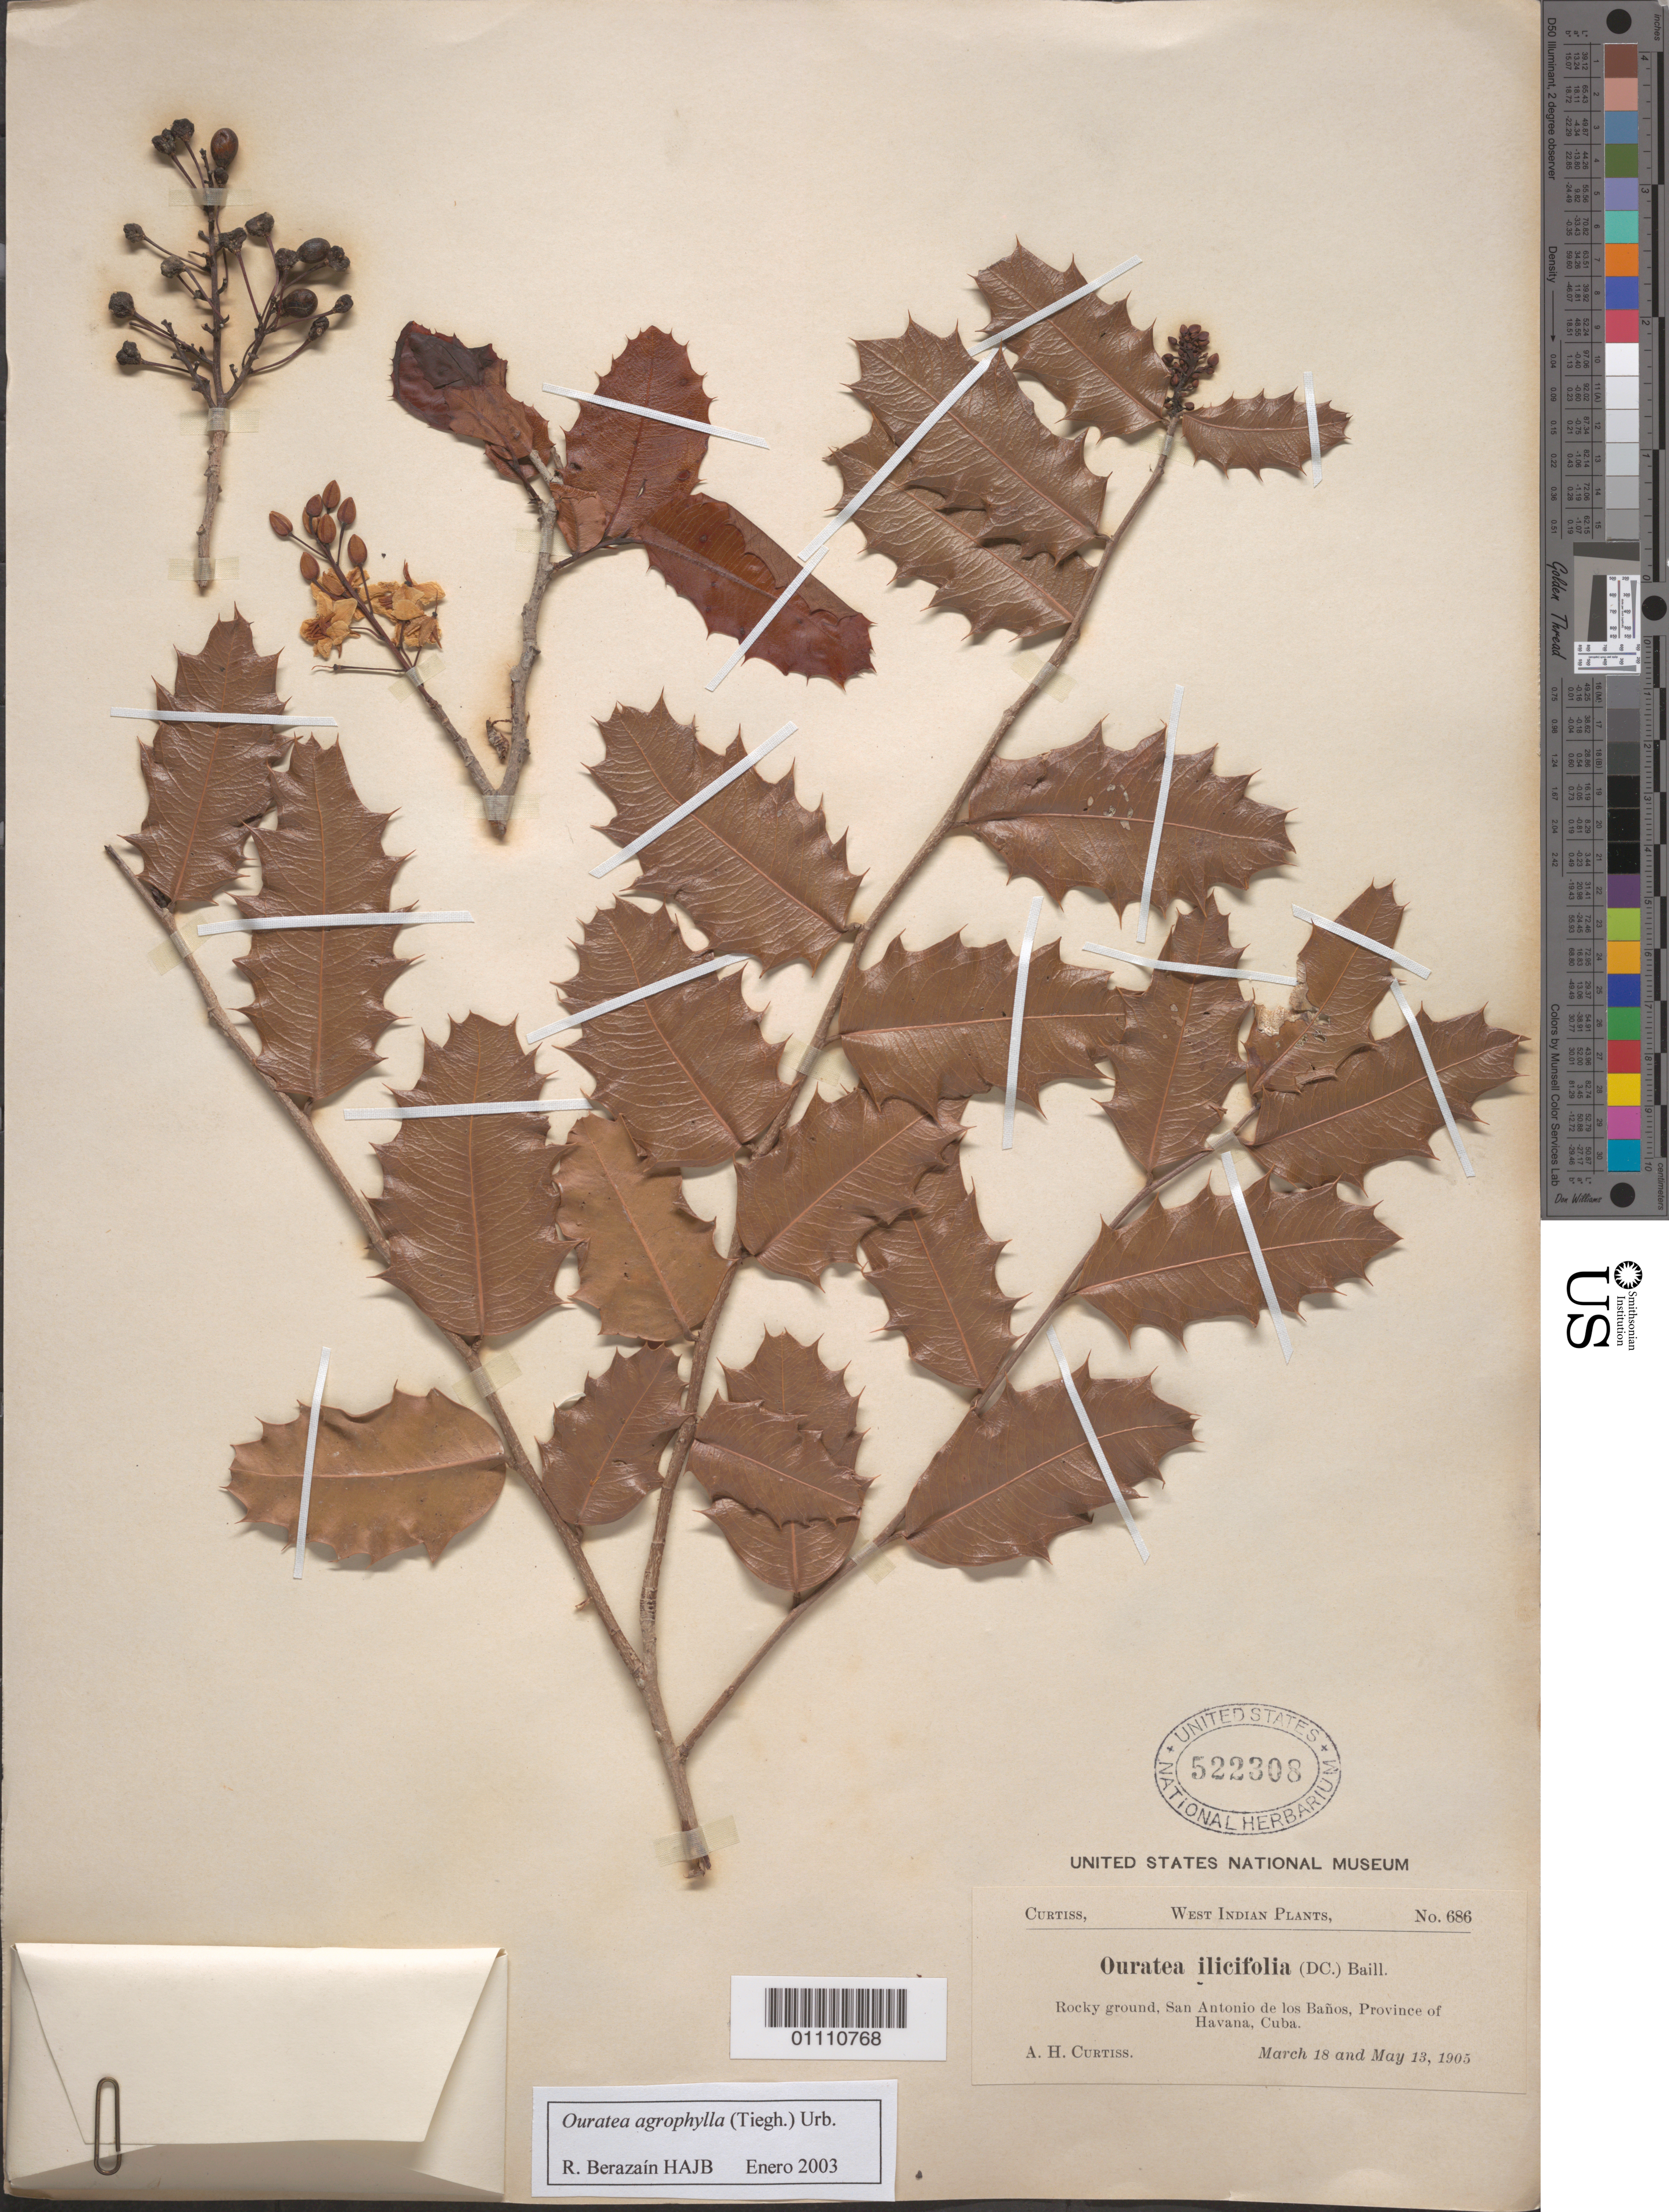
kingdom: Plantae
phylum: Tracheophyta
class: Magnoliopsida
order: Malpighiales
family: Ochnaceae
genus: Ouratea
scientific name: Ouratea agrophylla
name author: (Tiegh.) Urb.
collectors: A. H. Curtiss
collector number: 686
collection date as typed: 18 Mar 1905 to 13 May 1905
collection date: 1905-03-18/1905-05-13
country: Cuba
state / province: Artemisa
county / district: Municipio de San Antonio de los Baños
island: Cuba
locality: San Antonio de los Baños. [Province of Havana]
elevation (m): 60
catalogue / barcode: US 522308